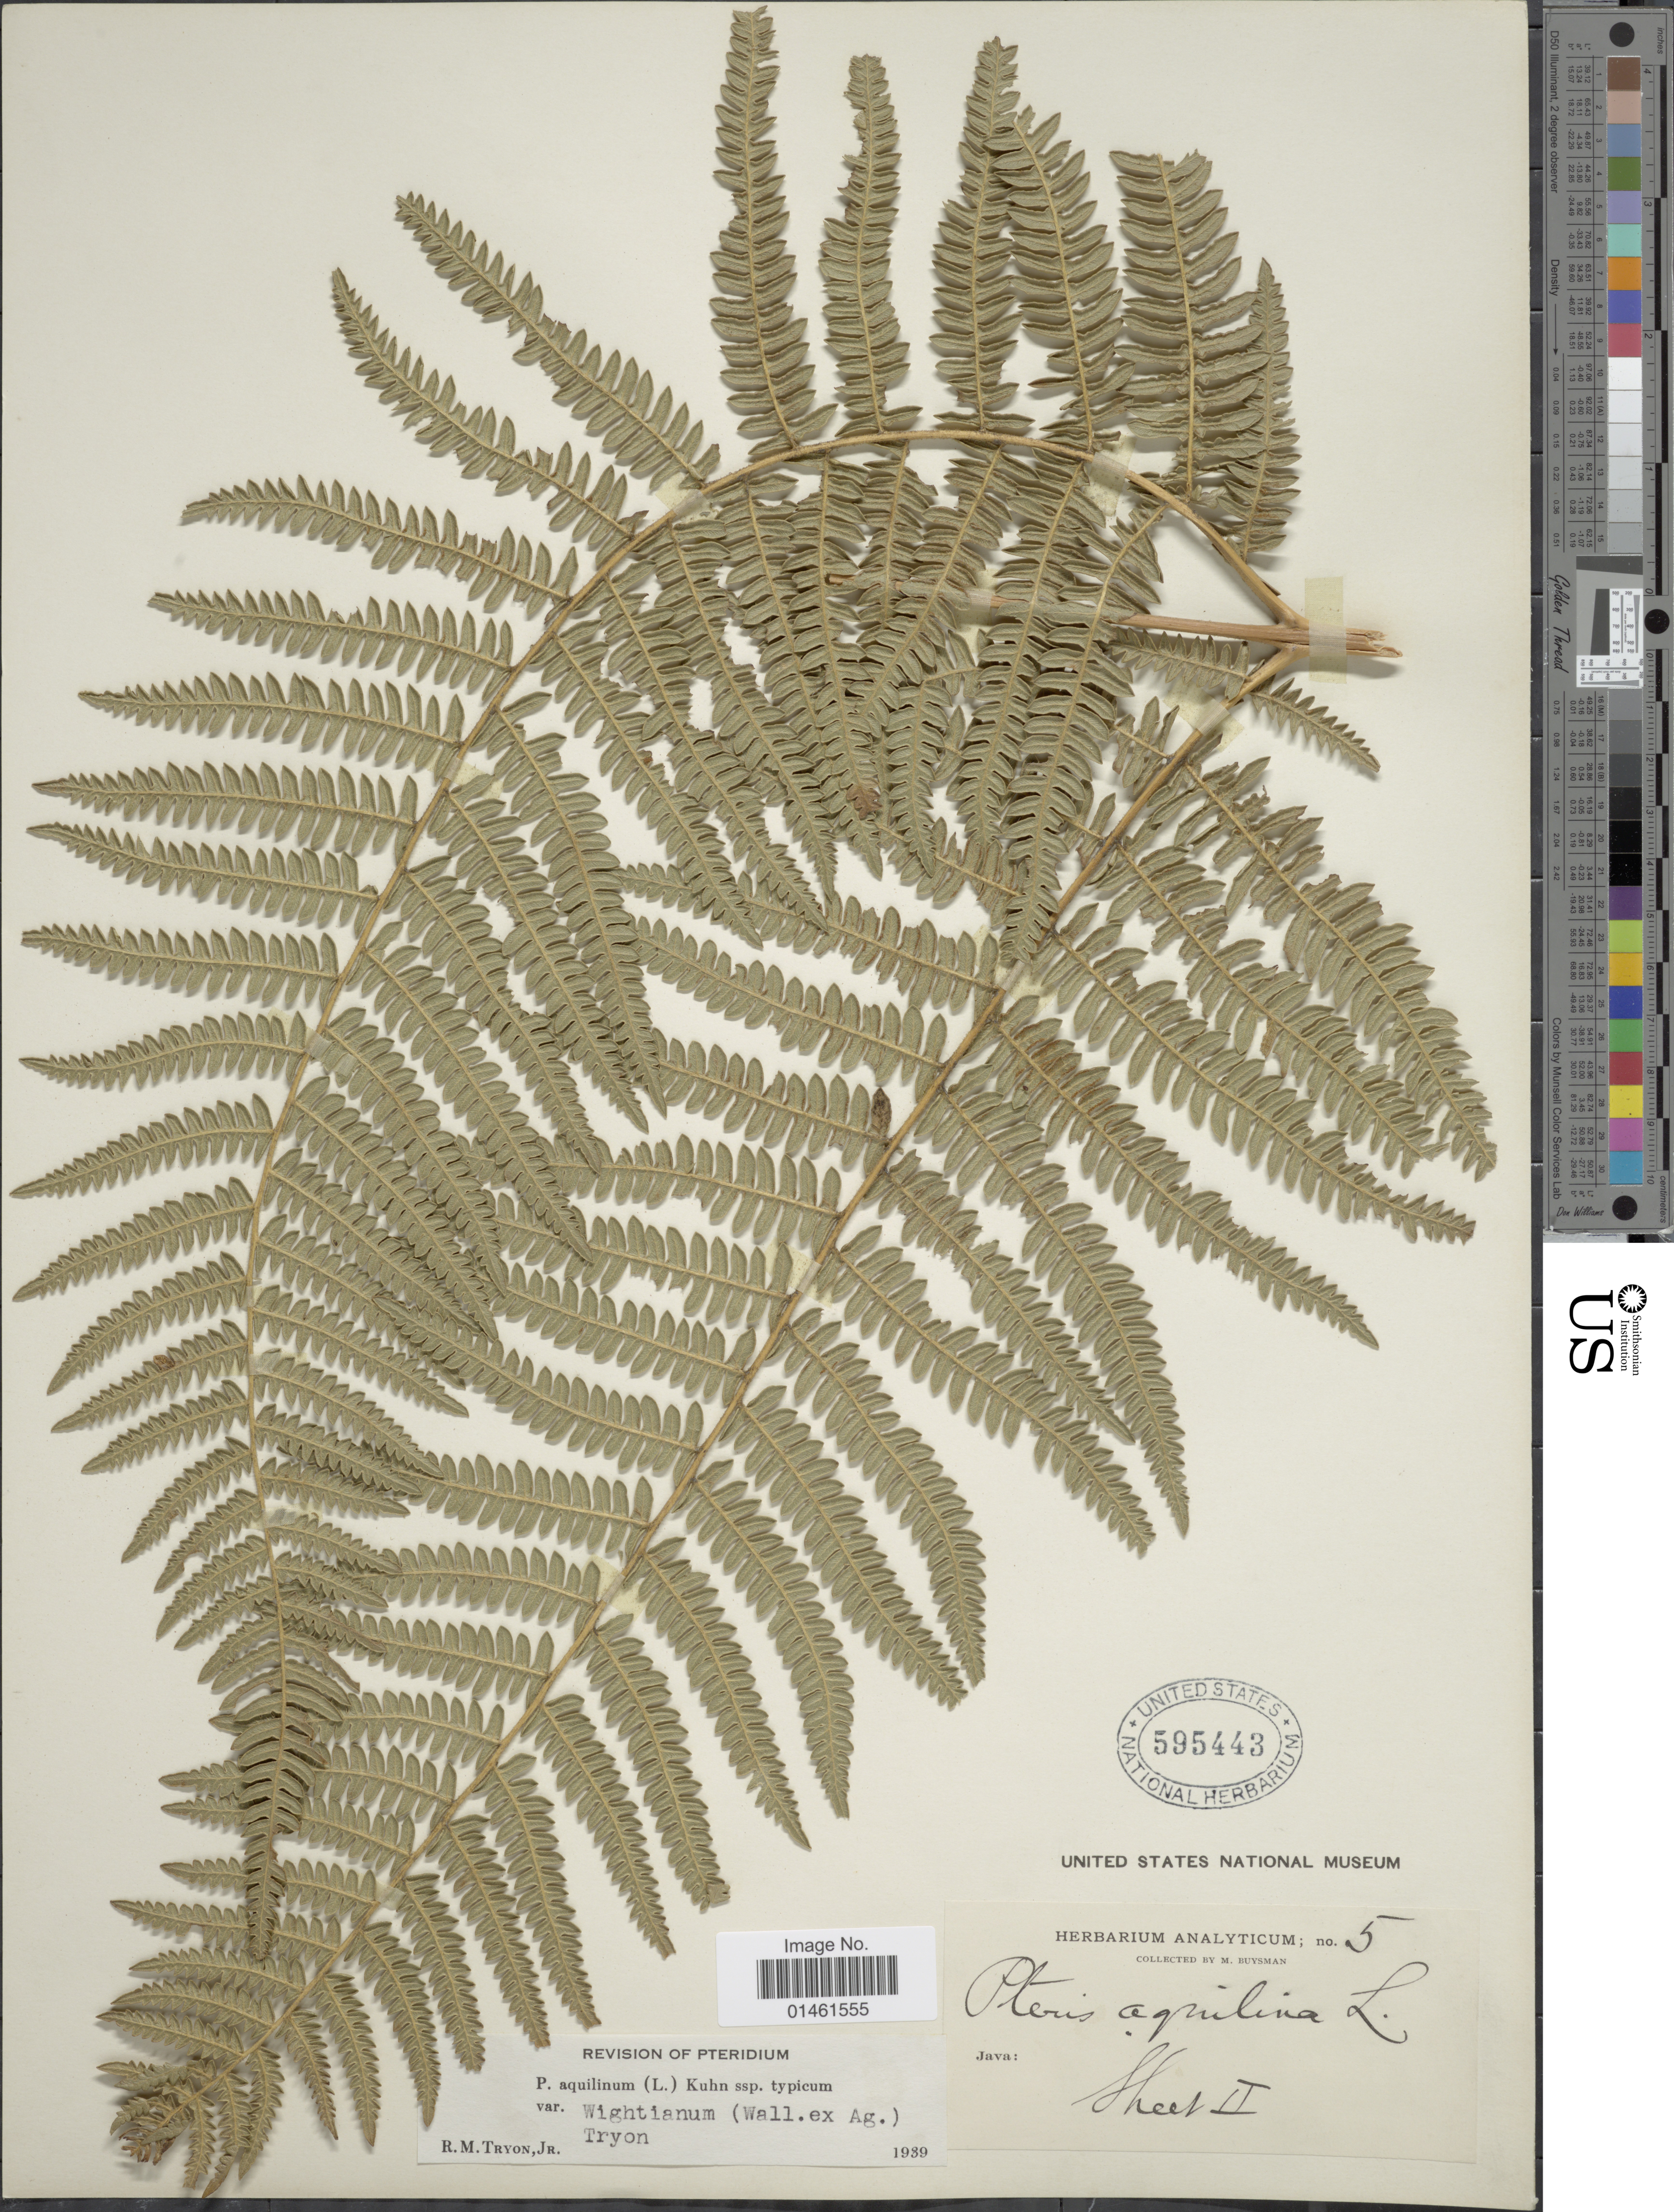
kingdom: Plantae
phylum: Tracheophyta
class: Polypodiopsida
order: Polypodiales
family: Dennstaedtiaceae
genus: Pteridium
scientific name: Pteridium aquilinum var. wightianum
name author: (J. Agardh) R.M. Tryon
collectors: M. Buysman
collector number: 5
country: Indonesia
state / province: Java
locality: Java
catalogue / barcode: US 595443